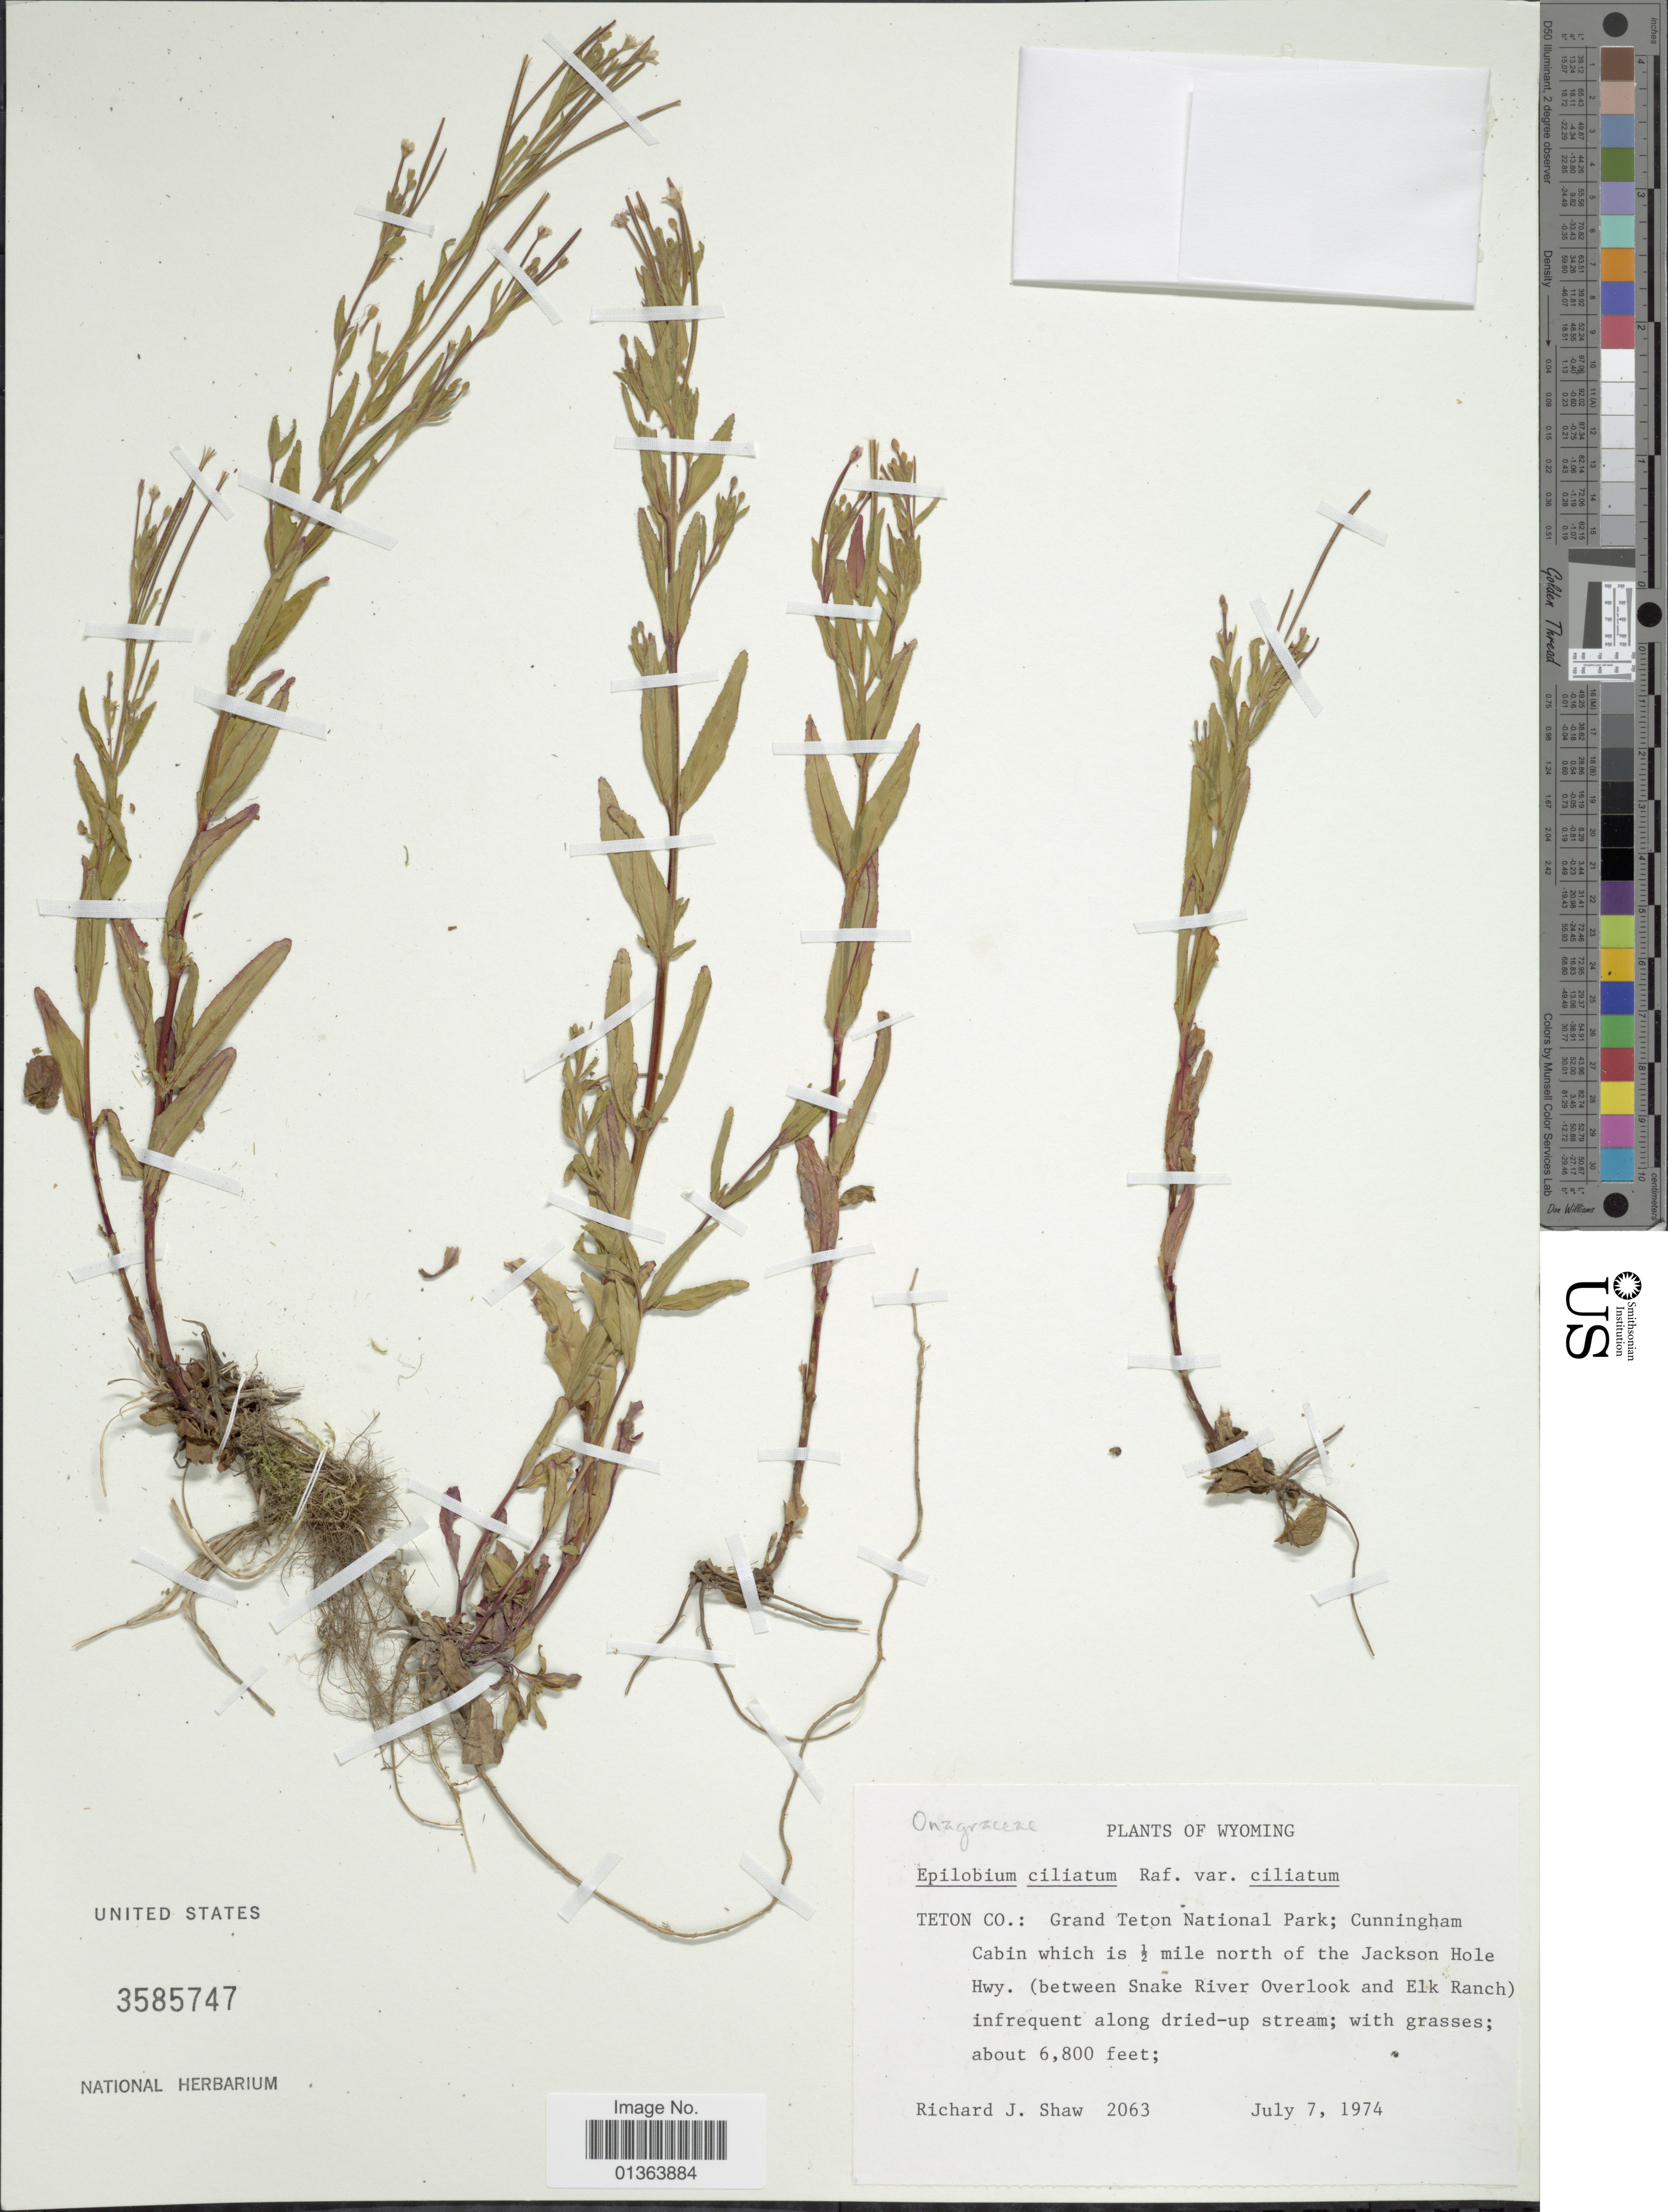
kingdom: Plantae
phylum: Tracheophyta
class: Magnoliopsida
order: Myrtales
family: Onagraceae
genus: Epilobium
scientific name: Epilobium ciliatum subsp. ciliatum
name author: Raf.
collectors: R. J. Shaw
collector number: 2063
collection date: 1974-07-07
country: United States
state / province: Wyoming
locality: Teton Co.: Grand Teton National Park; Cunningham Cabin which is ½ mile north of the Jackson Hole Hwy. (between Snake River Overlook and Elk Ranch).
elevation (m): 2073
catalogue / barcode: US 3585747